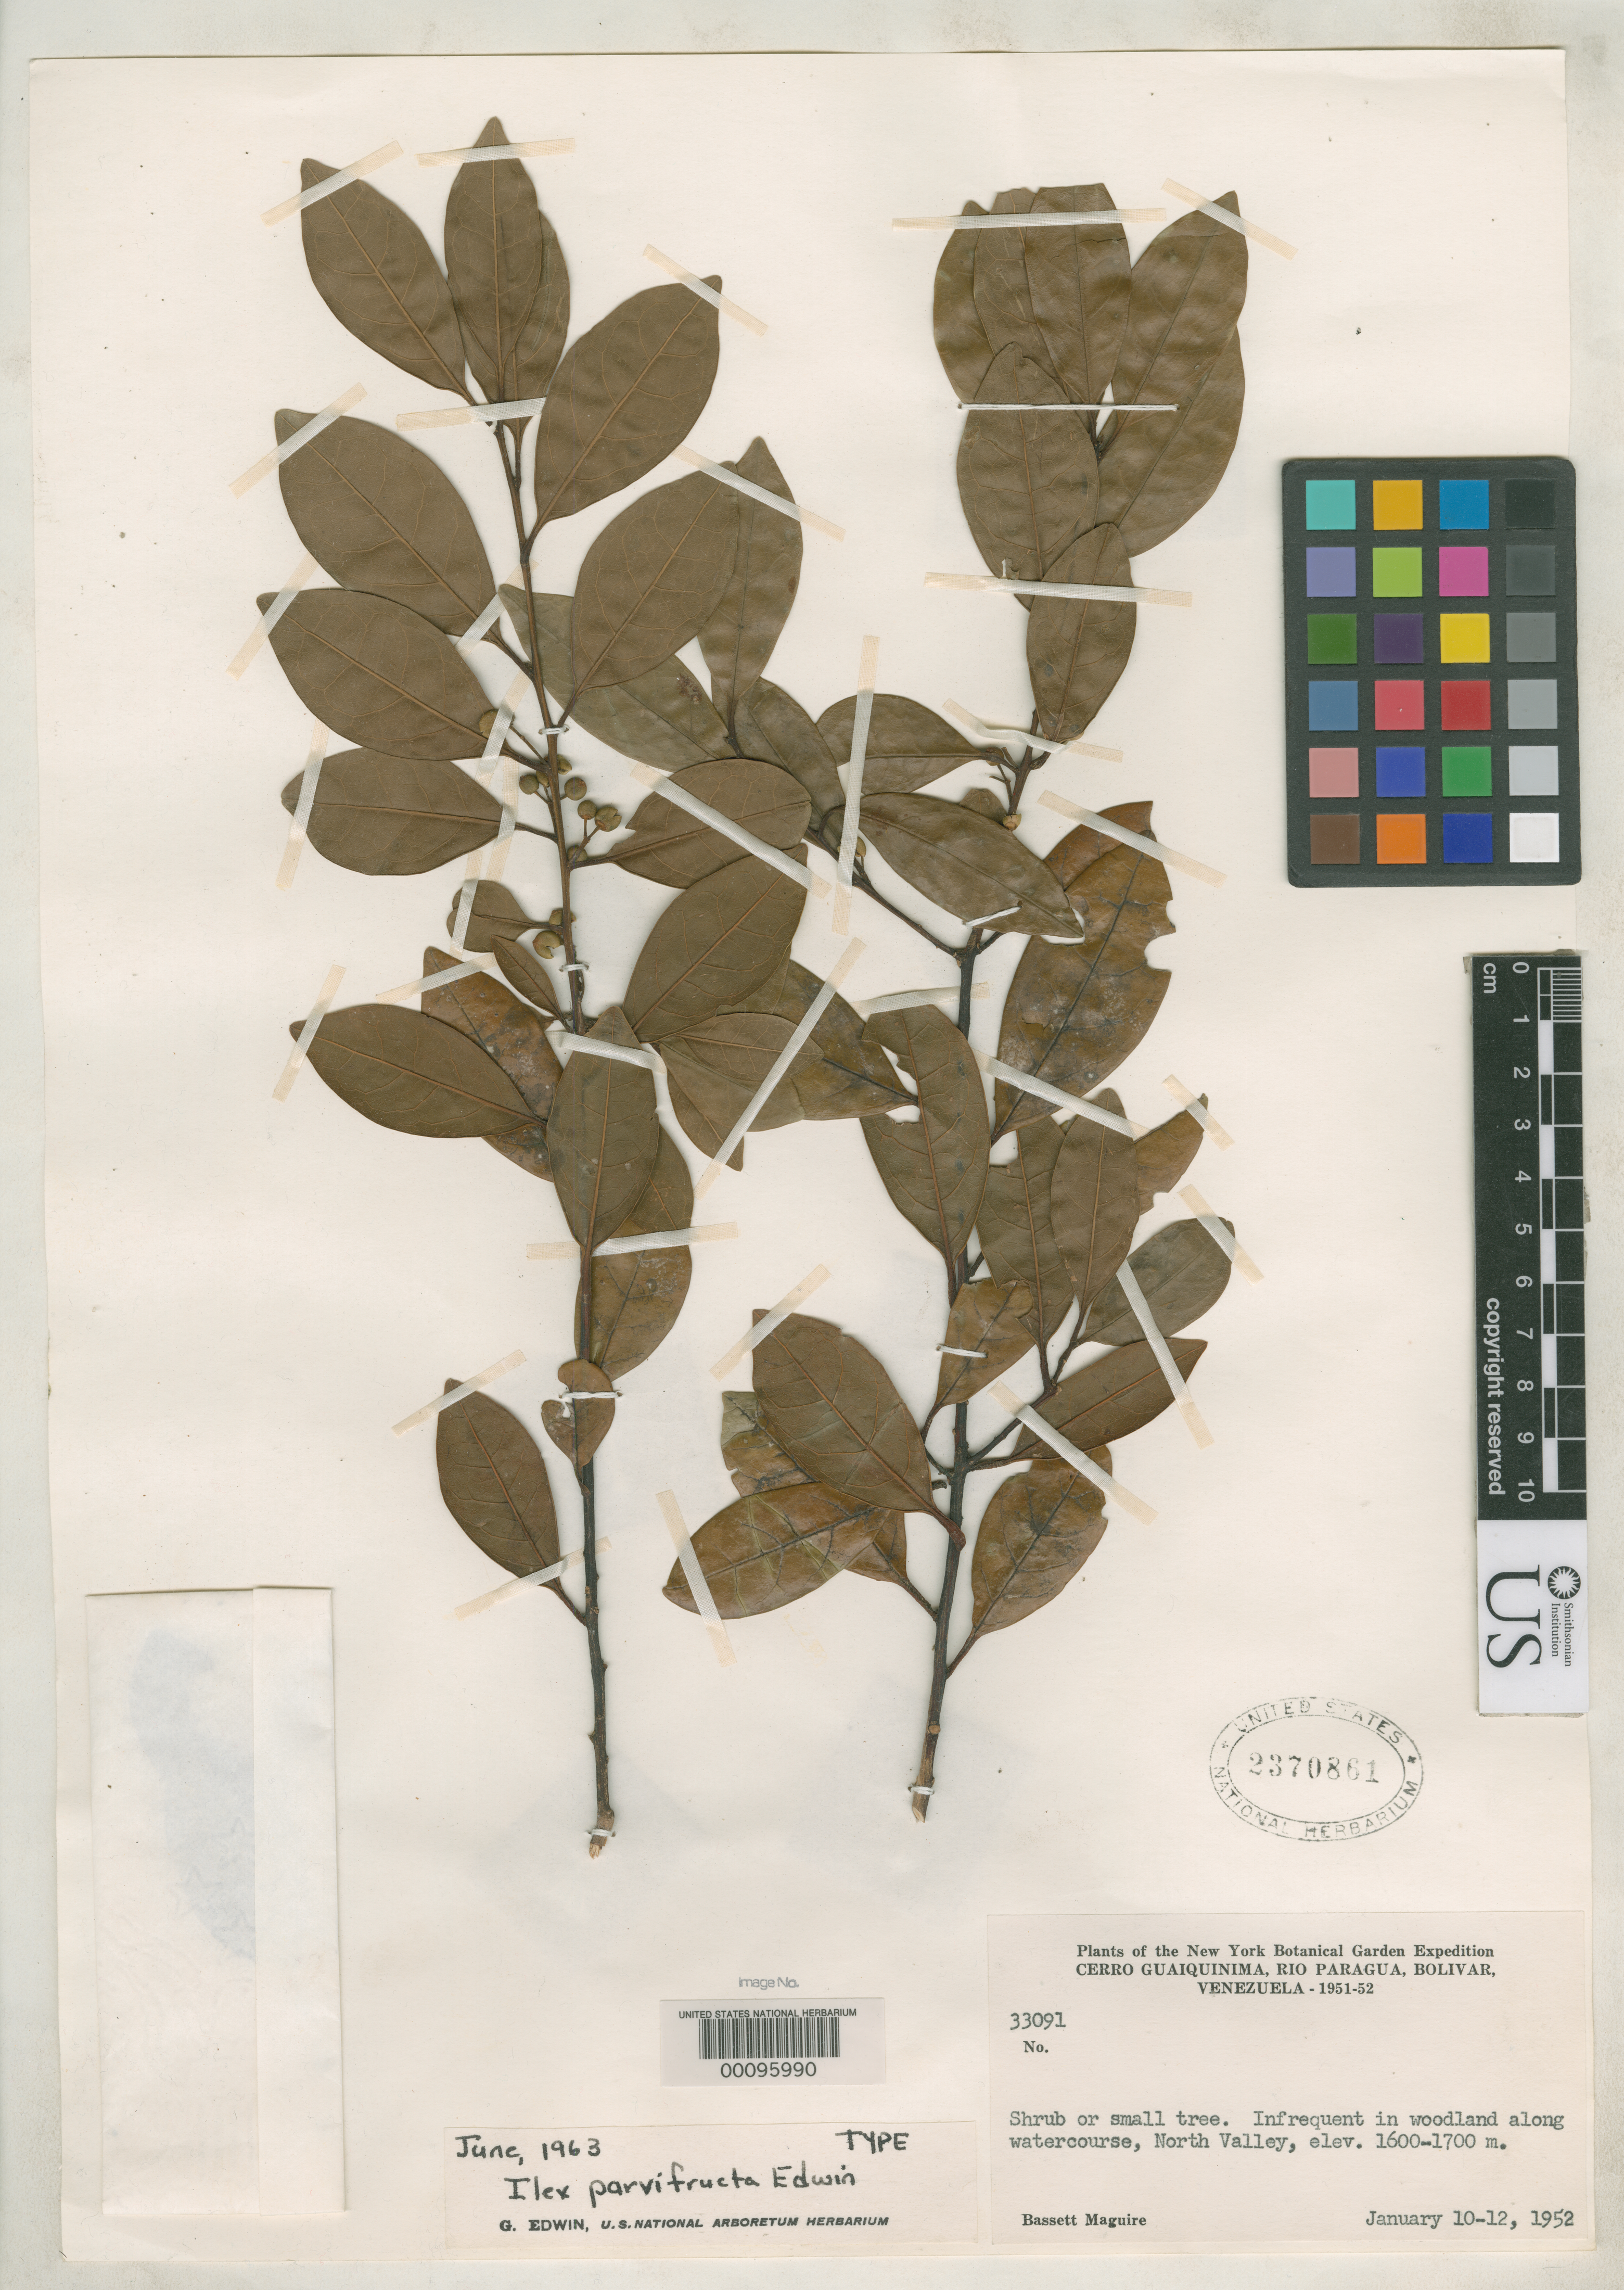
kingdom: Plantae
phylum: Tracheophyta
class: Magnoliopsida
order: Aquifoliales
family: Aquifoliaceae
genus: Ilex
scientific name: Ilex parvifructa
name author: Edwin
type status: Holotype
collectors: B. Maguire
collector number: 33091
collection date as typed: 10 Jan 1952 to 12 Jan 1952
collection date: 1952-01-10/1952-01-12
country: Venezuela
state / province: Bolivar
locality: Cerro Guaiquinima.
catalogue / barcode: US 2370861